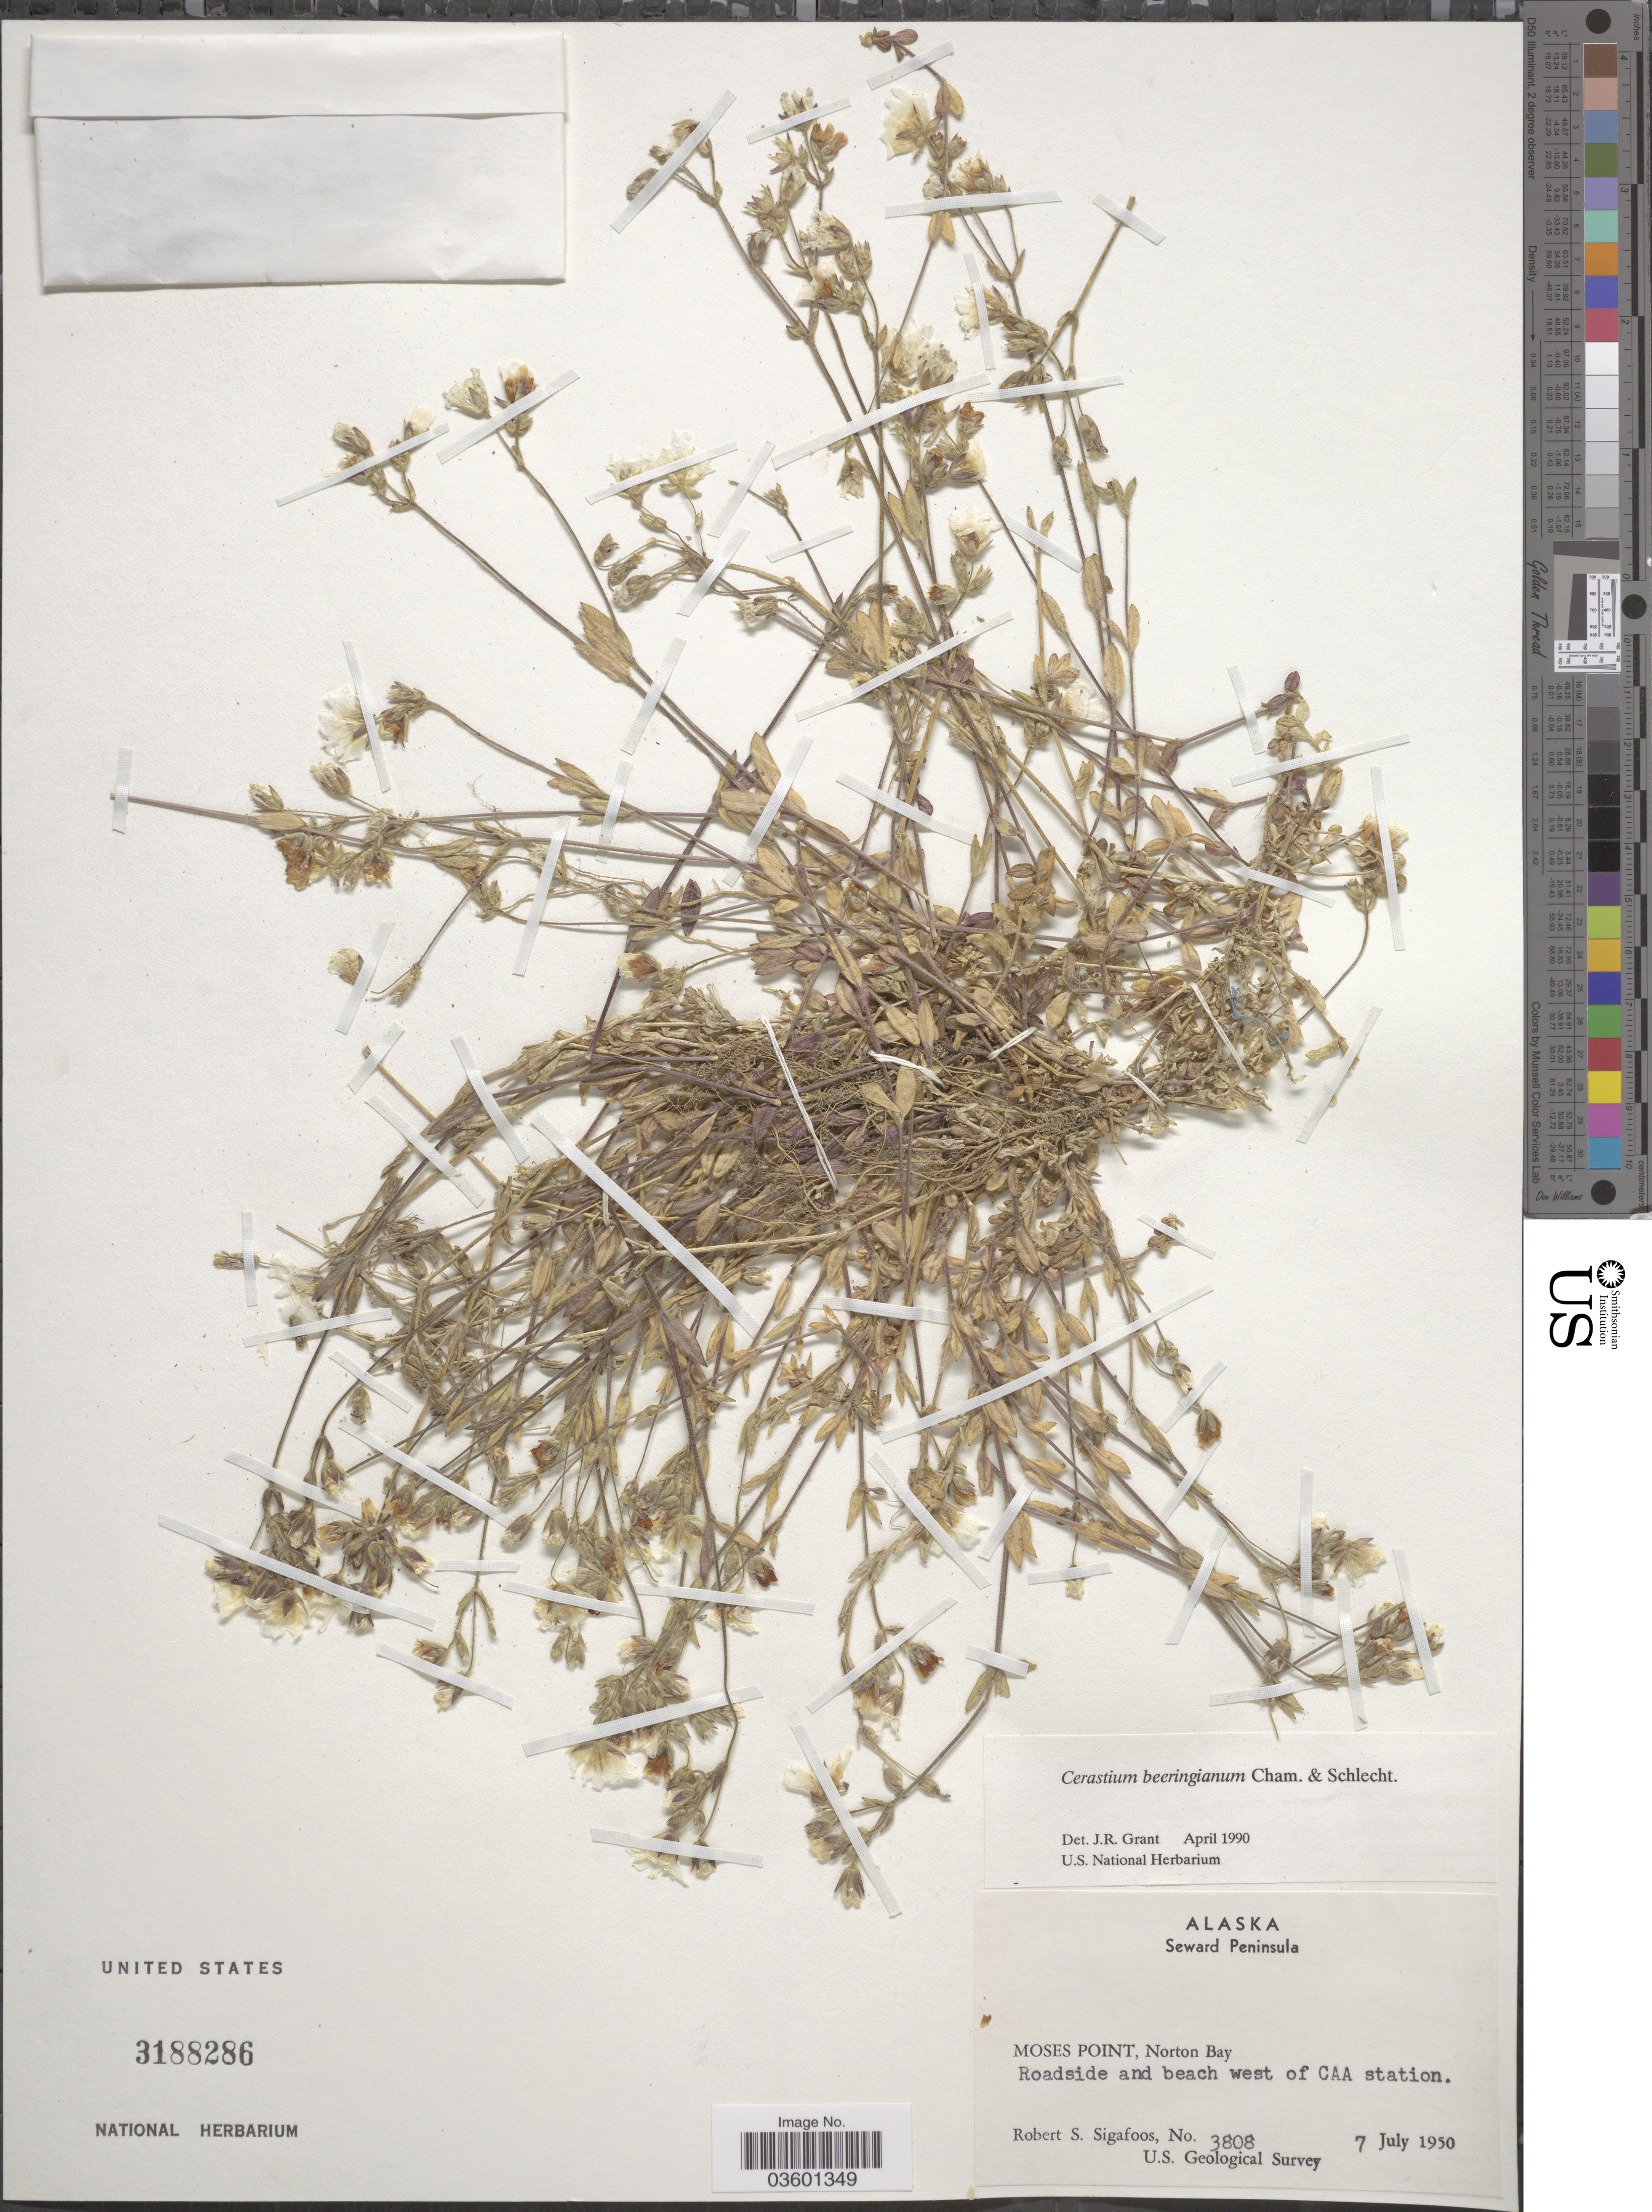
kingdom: Plantae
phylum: Tracheophyta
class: Magnoliopsida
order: Caryophyllales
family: Caryophyllaceae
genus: Cerastium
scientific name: Cerastium beeringianum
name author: Cham. & Schltdl.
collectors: R. Sigafoos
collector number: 3808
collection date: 1950-07-07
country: United States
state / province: Alaska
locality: Seward Peninsula. Moses Point, Norton Bay. Roadside and beach west of CAA station.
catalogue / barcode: US 3188286